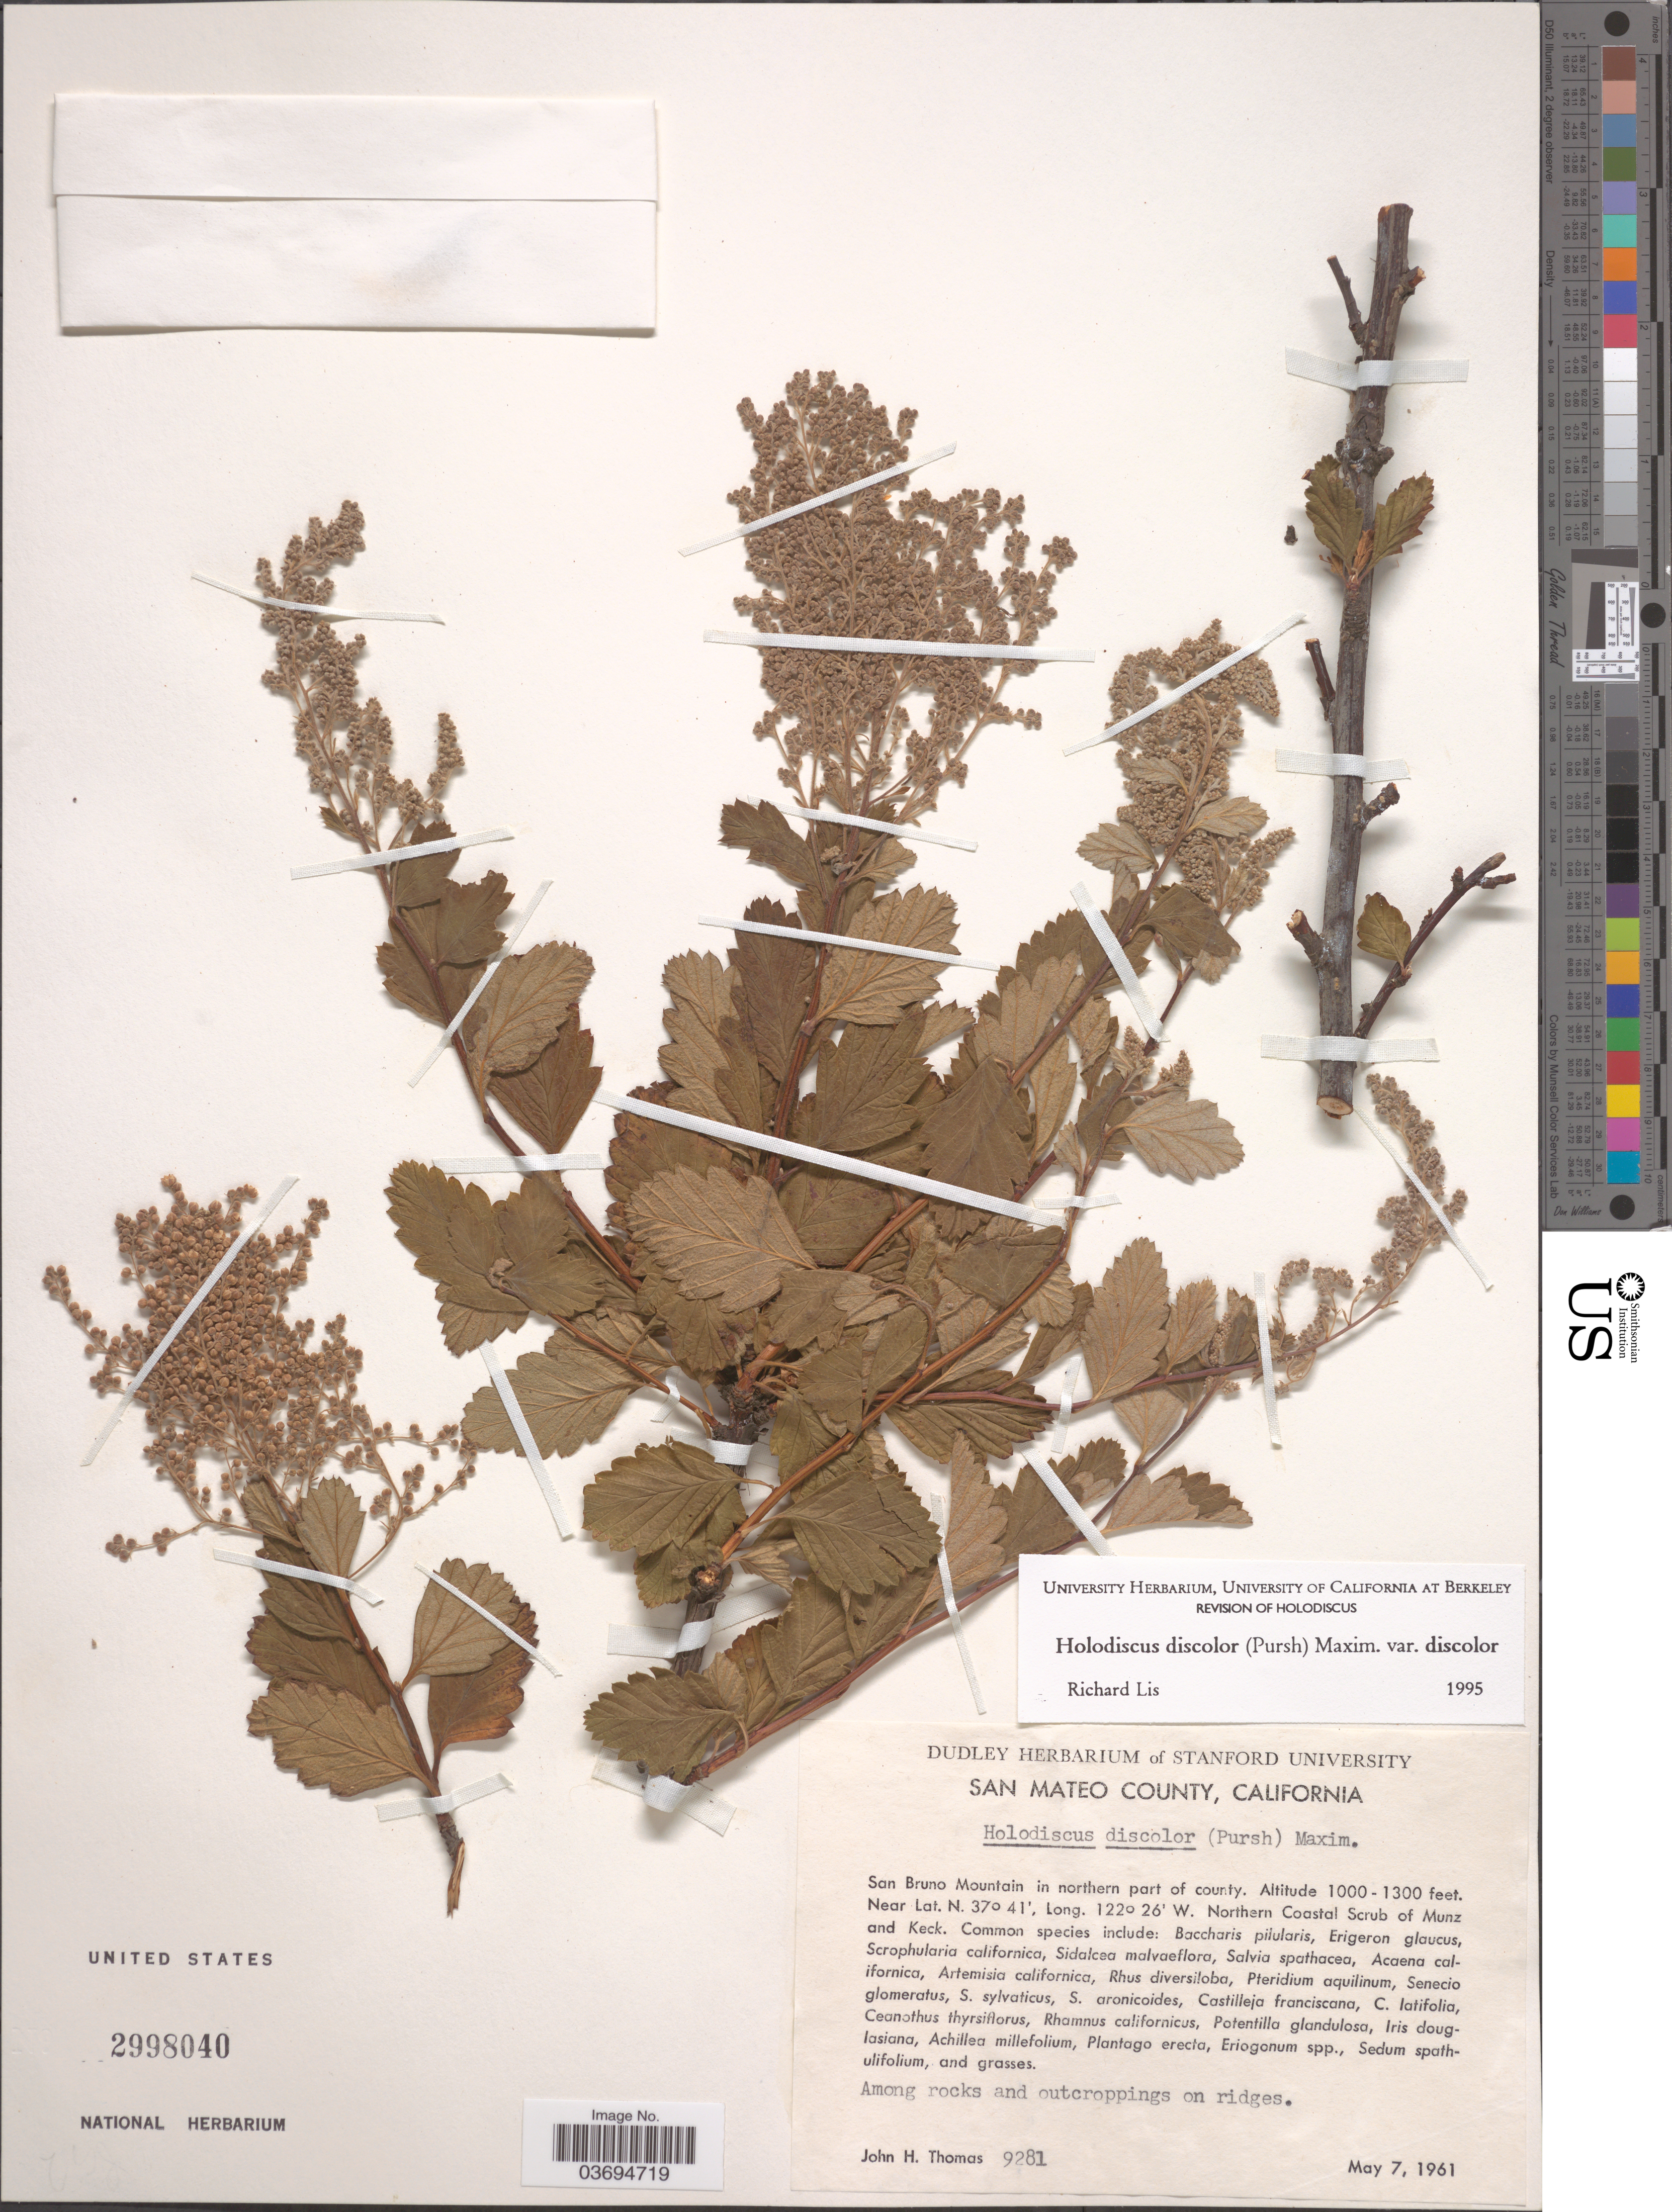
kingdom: Plantae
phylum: Tracheophyta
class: Magnoliopsida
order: Rosales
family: Rosaceae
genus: Holodiscus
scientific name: Holodiscus discolor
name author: (Pursh) Maxim.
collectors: J. H. Thomas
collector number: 9281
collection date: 1961-05-07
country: United States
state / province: California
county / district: San Mateo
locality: San Mateo County. San Bruno Mountain in northern part of county. Northern Coastal Scrub of Munz and Keck.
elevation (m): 305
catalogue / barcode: US 2998040